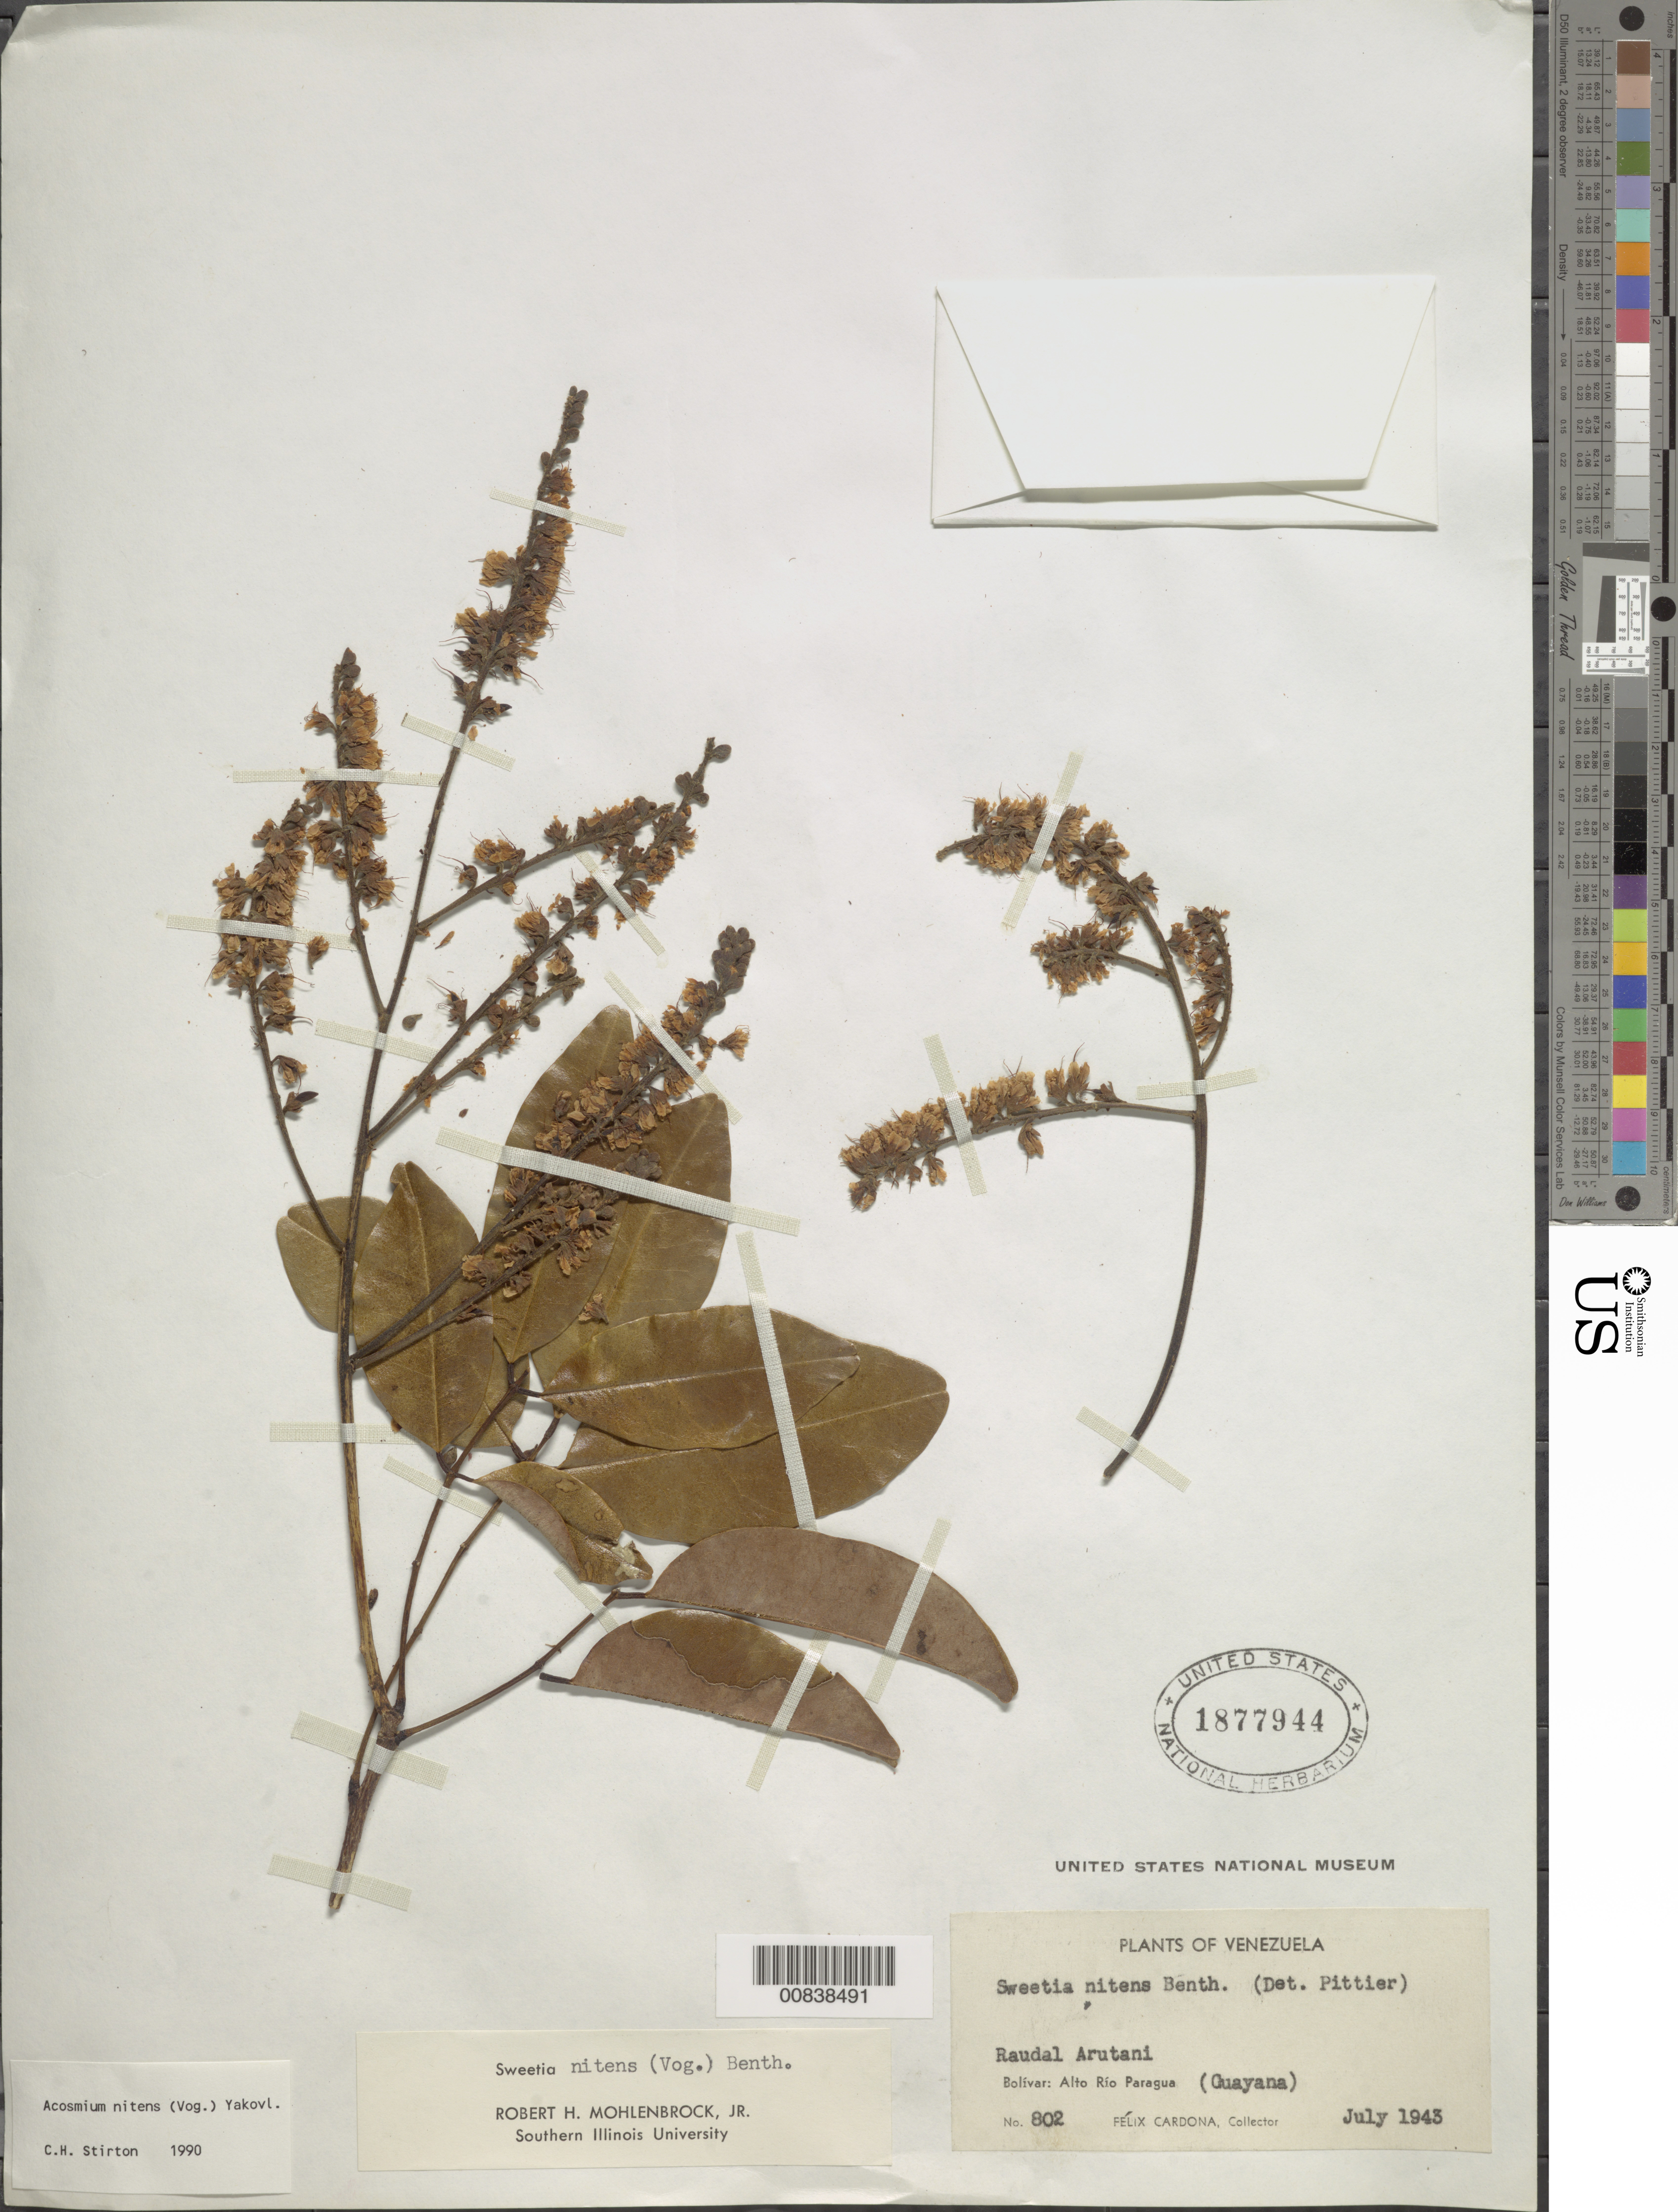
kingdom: Plantae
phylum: Tracheophyta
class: Magnoliopsida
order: Fabales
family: Fabaceae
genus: Acosmium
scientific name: Acosmium nitens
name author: (Vogel) Yakovlev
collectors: F. Cardona Puig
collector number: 802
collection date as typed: Jul-43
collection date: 1943-07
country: Venezuela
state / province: Bolívar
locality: Alto Río Paragua, Raudal Arutani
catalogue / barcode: US 1877944